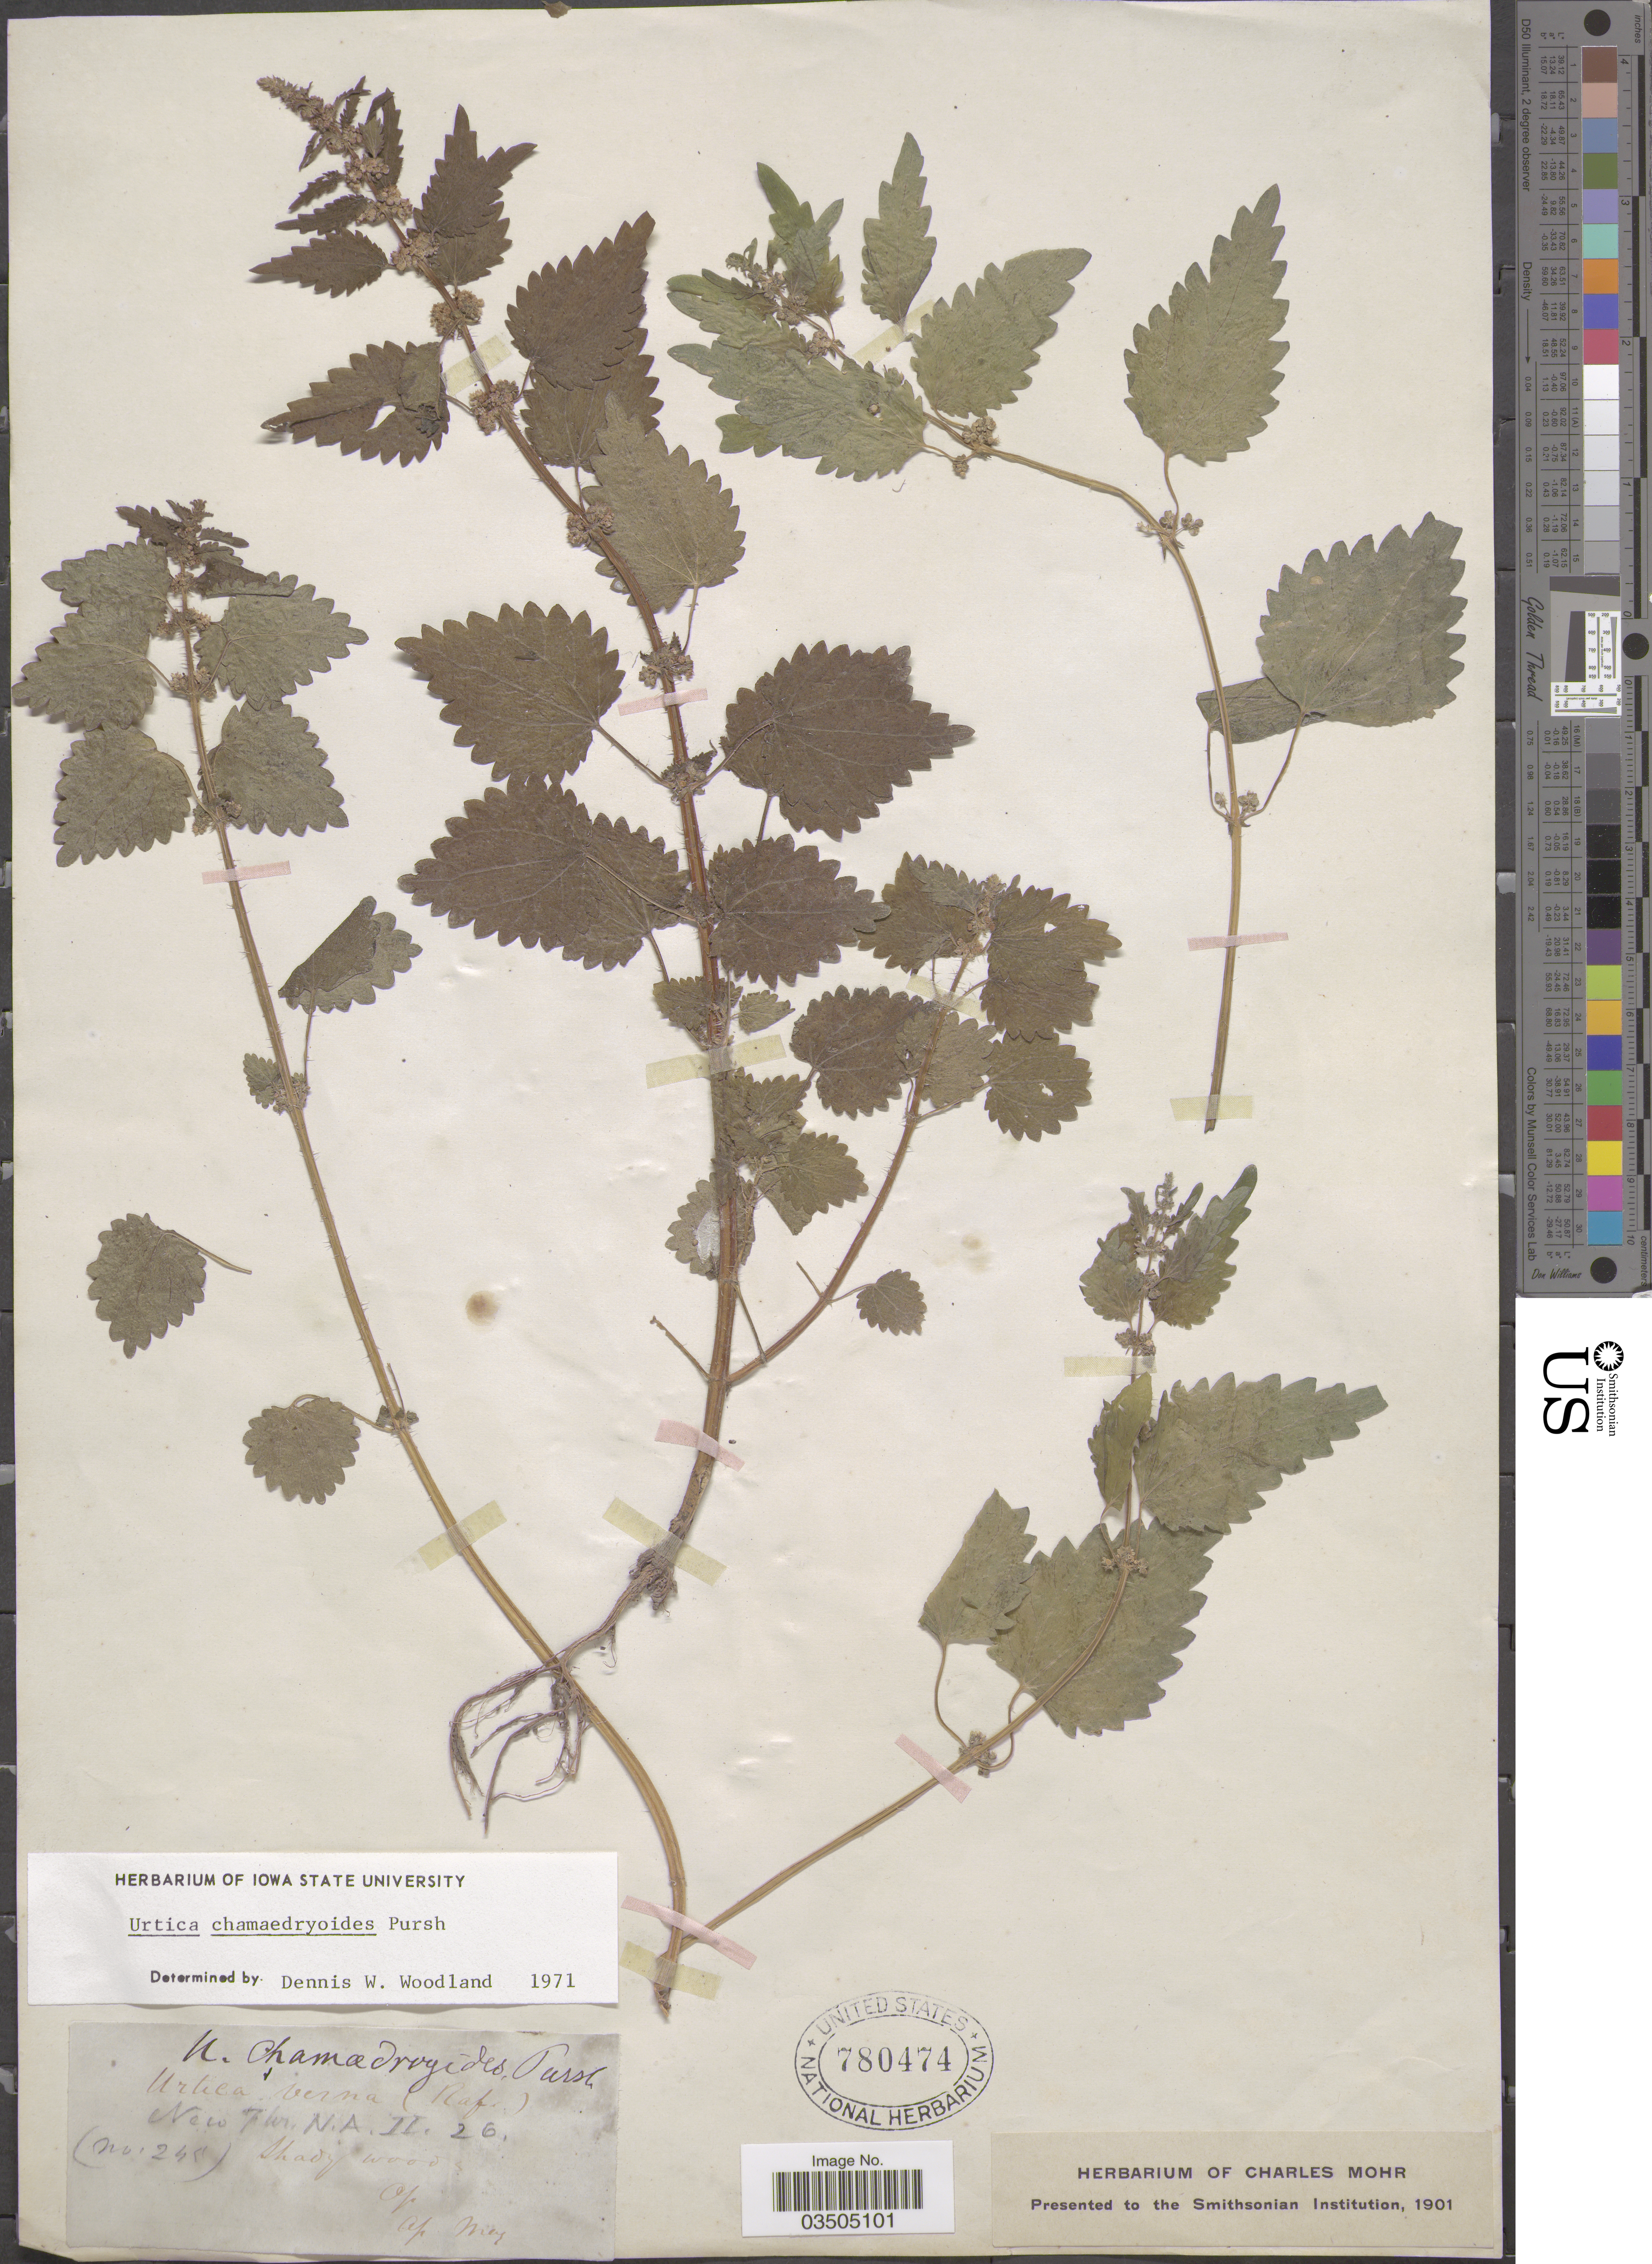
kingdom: Plantae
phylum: Tracheophyta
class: Magnoliopsida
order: Rosales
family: Urticaceae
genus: Urtica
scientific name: Urtica chamaedryoides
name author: Pursh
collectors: C. McKay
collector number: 245*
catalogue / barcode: US 780474